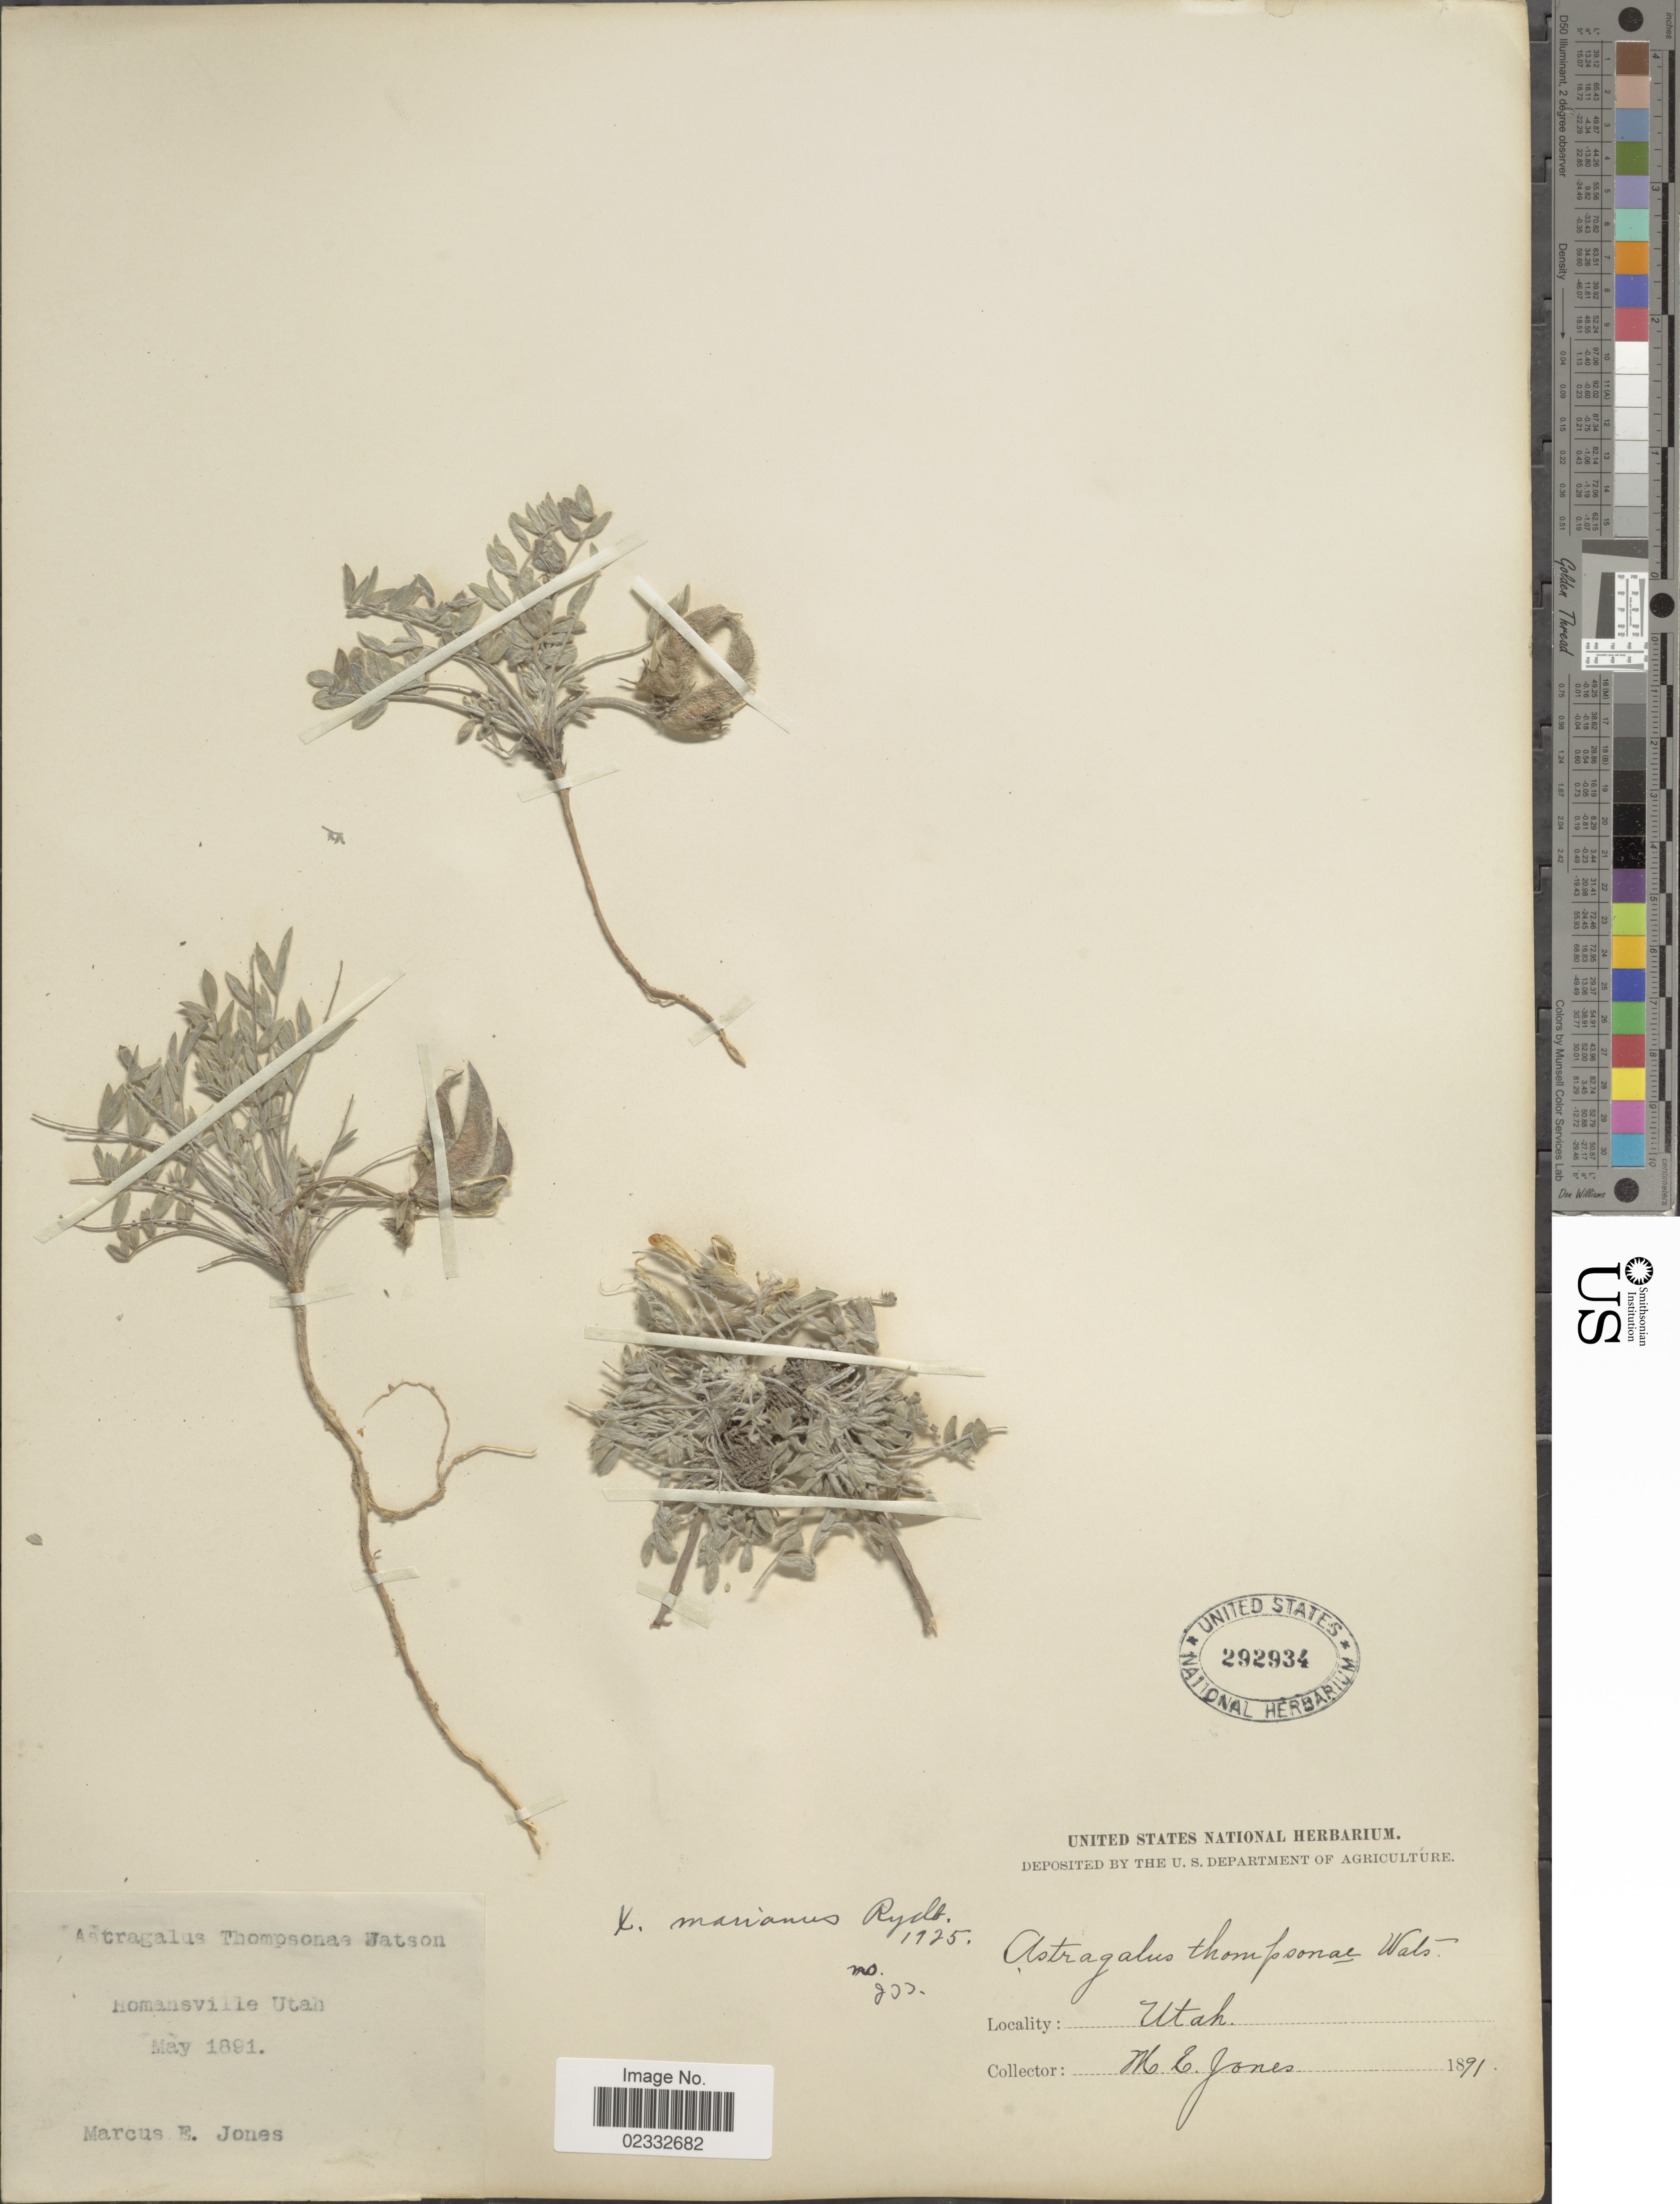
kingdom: Plantae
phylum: Tracheophyta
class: Magnoliopsida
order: Fabales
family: Fabaceae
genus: Astragalus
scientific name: Astragalus marianus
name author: Huber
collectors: M. E. Jones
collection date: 1891-05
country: United States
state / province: Utah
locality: Romansville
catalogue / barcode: US 292934